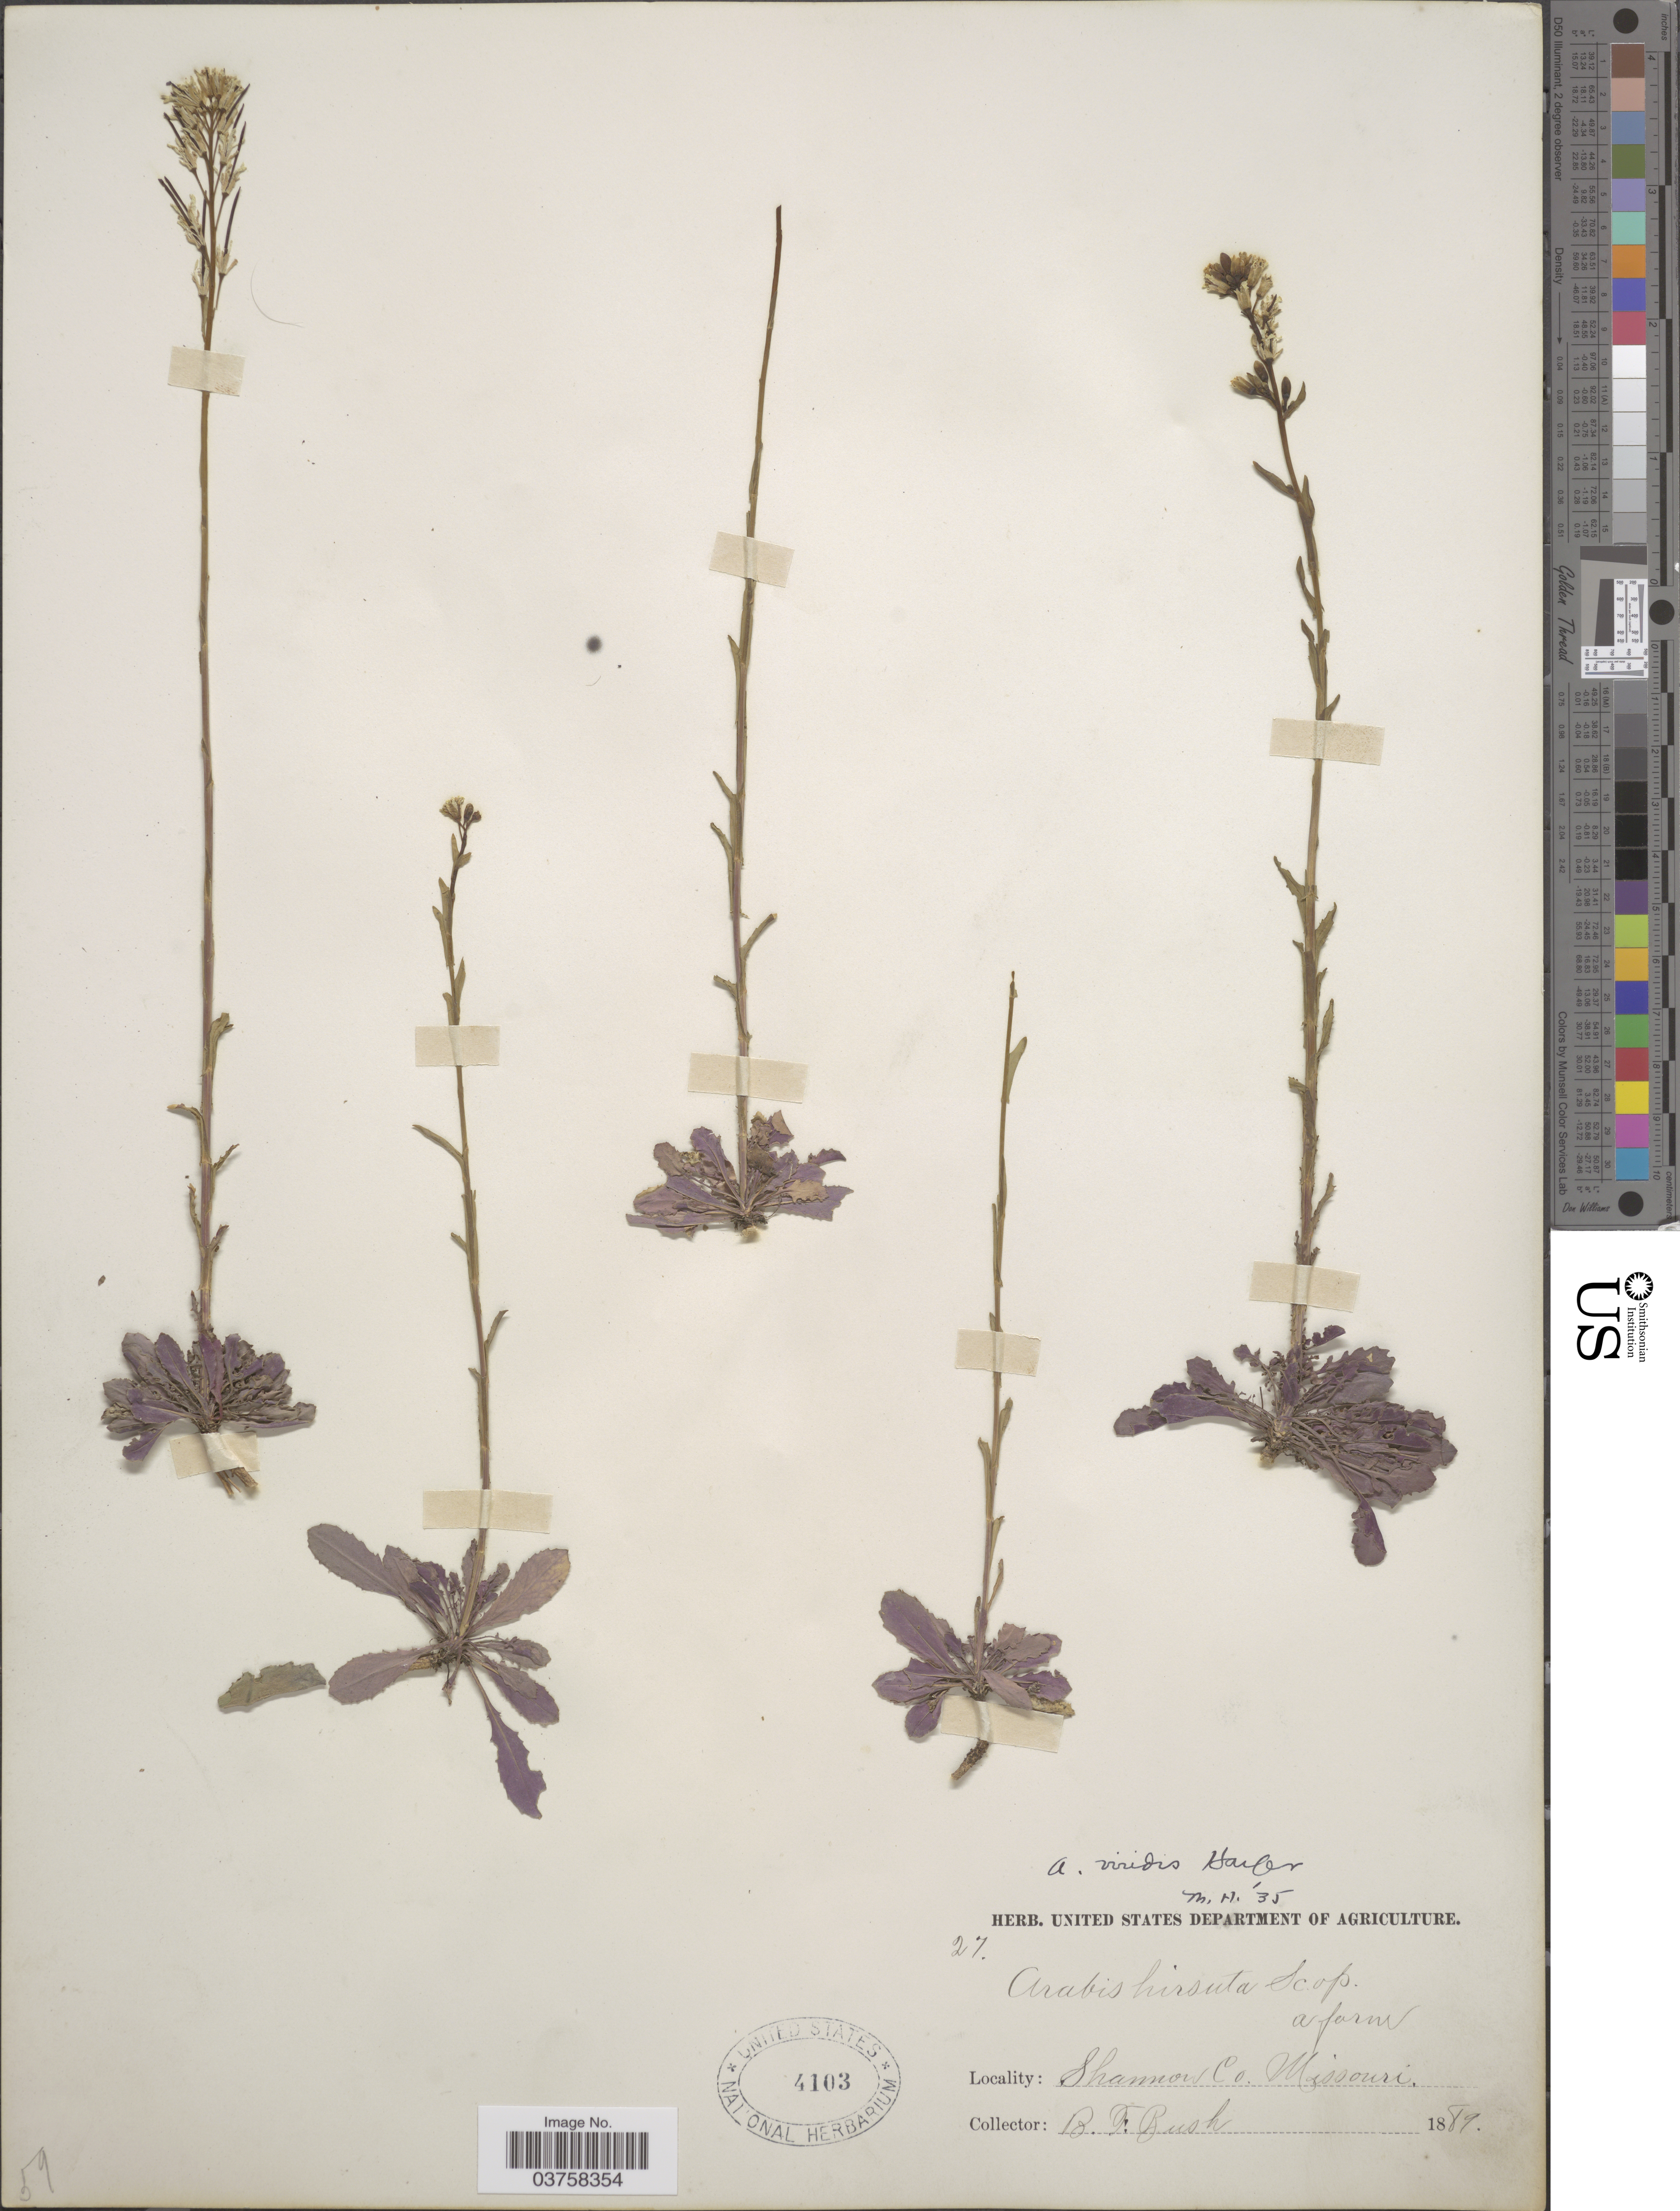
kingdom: Plantae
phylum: Tracheophyta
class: Magnoliopsida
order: Brassicales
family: Brassicaceae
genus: Borodinia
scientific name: Borodinia missouriensis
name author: (Greene) P.J. Alexander & Windham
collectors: B. F. Bush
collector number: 27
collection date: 1889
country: United States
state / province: Missouri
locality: Shannon Co.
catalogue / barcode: US 4103